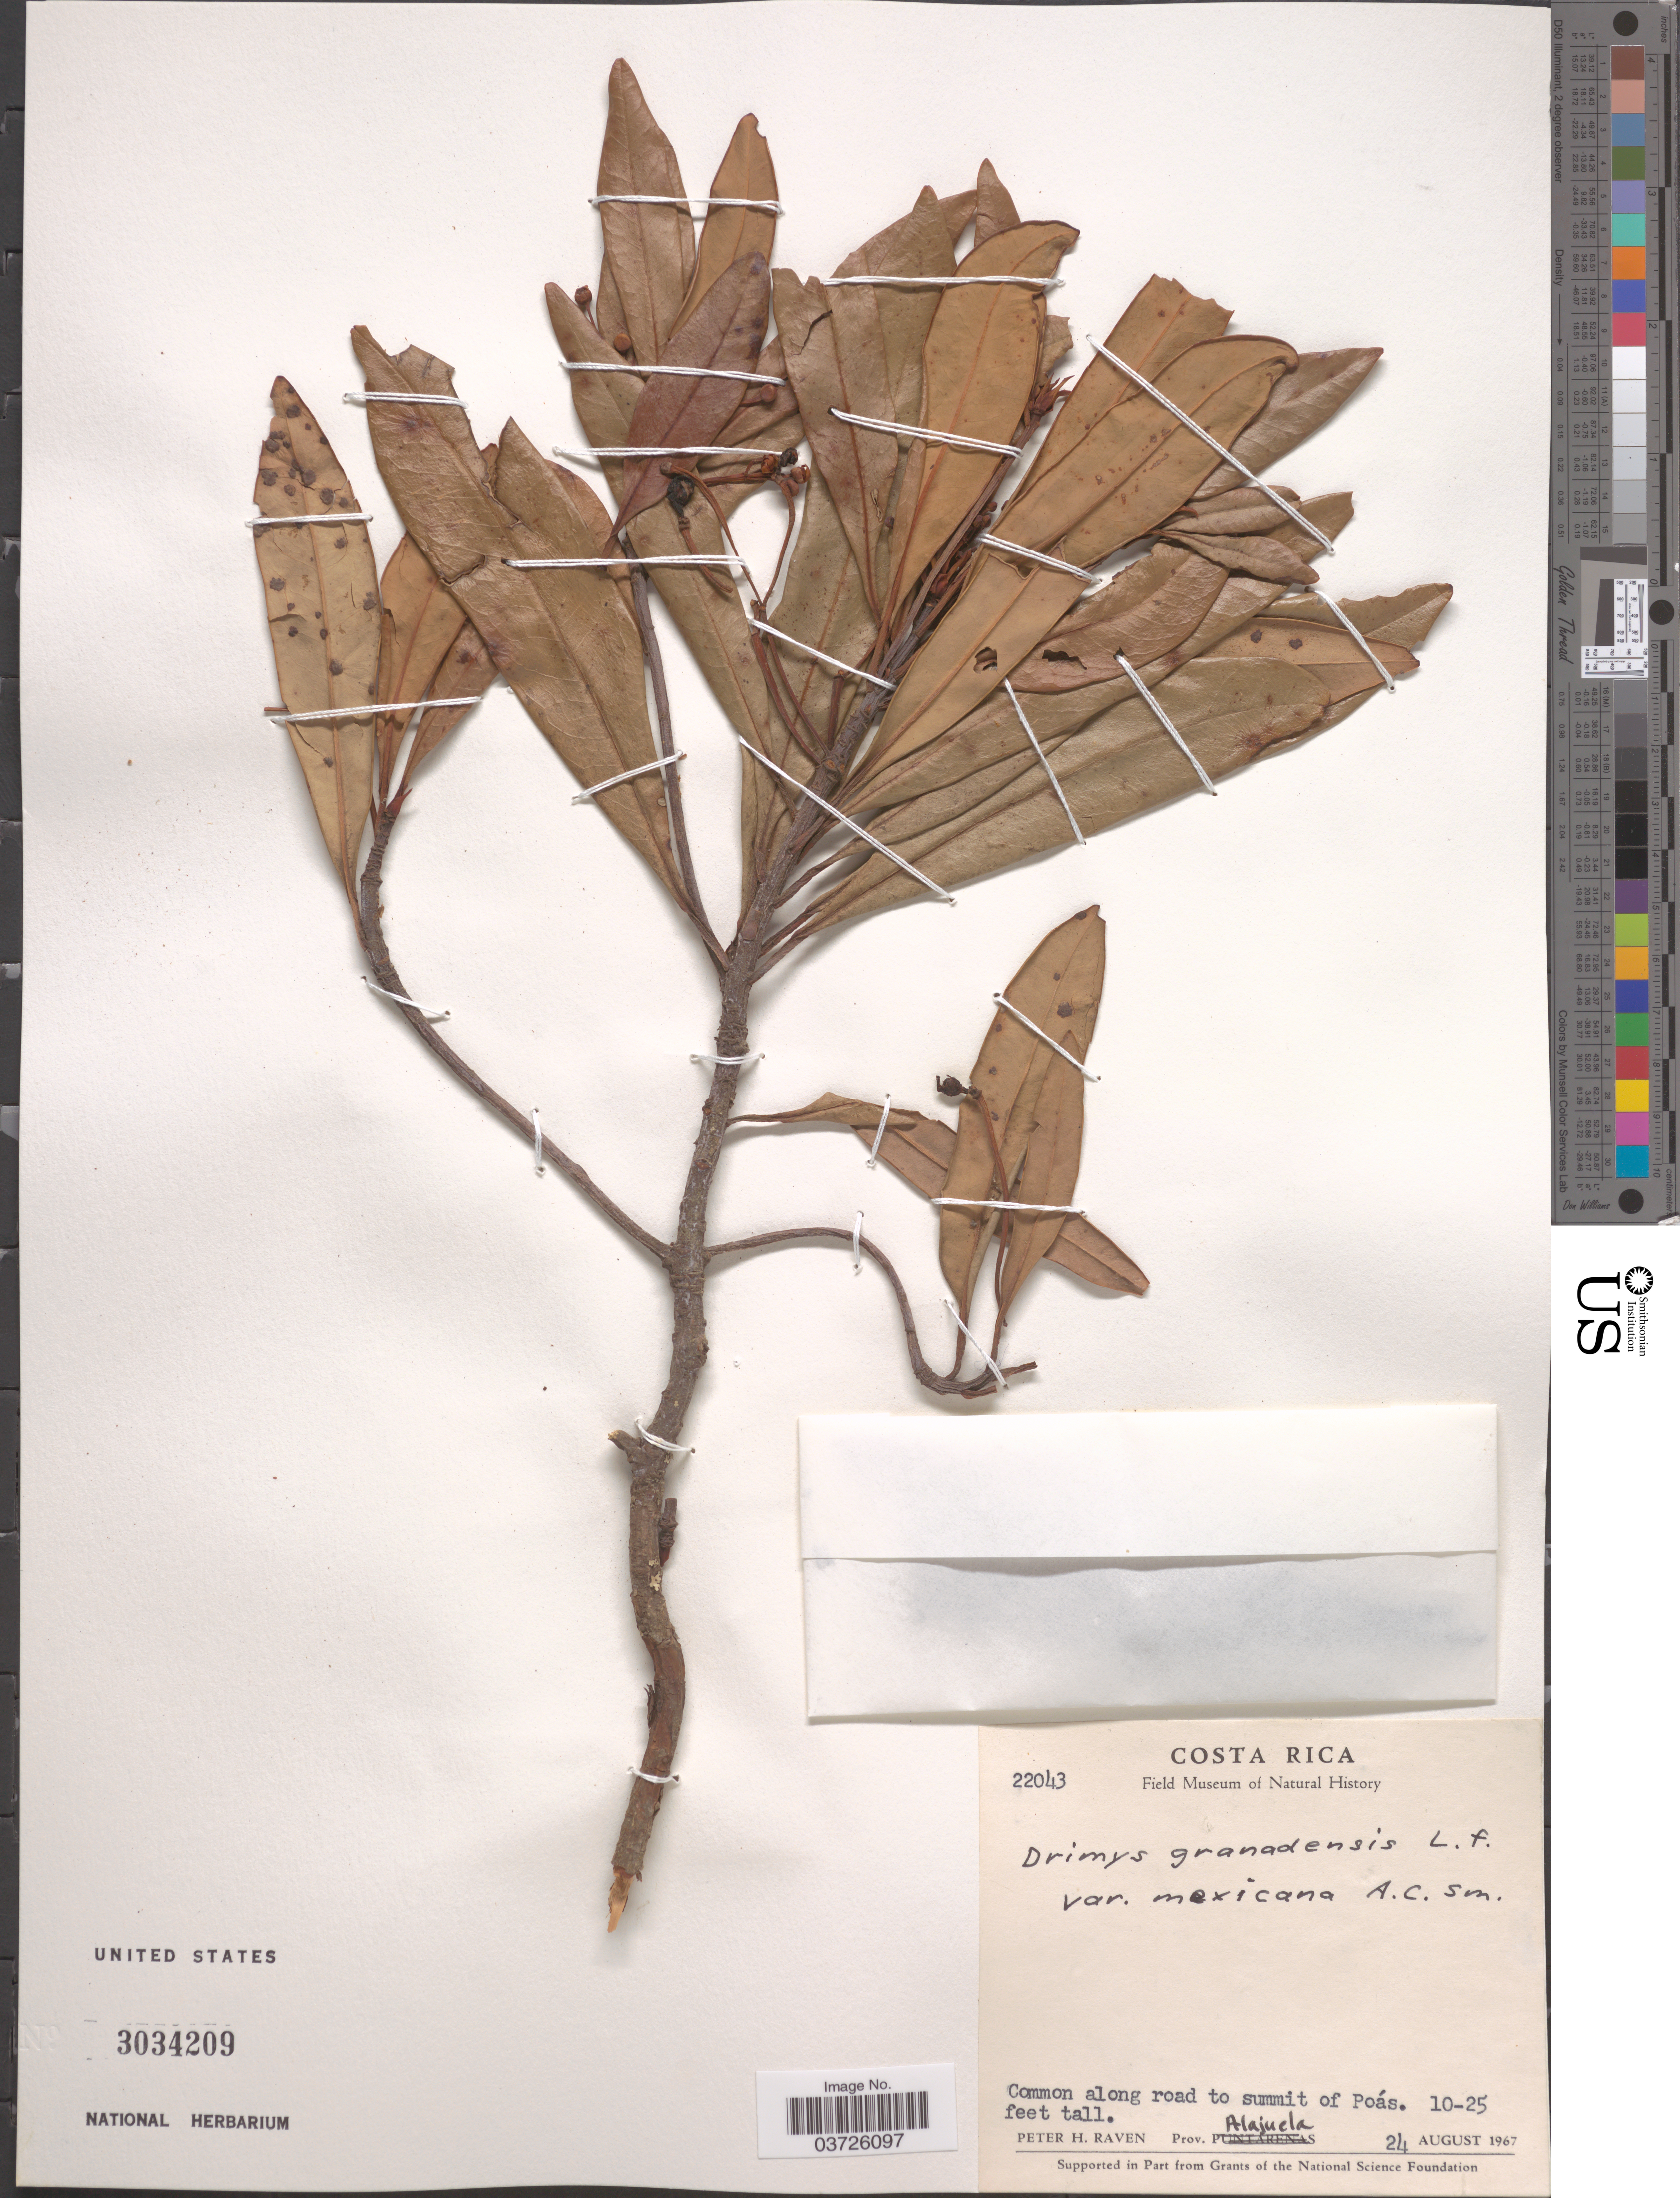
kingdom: Plantae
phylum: Tracheophyta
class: Magnoliopsida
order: Canellales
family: Winteraceae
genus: Drimys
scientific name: Drimys granadensis var. mexicana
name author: L. f.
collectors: P. Raven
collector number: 22043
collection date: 1967-08-24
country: Costa Rica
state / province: Alajuela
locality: Along road to summit of Poás.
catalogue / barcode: US 3034209